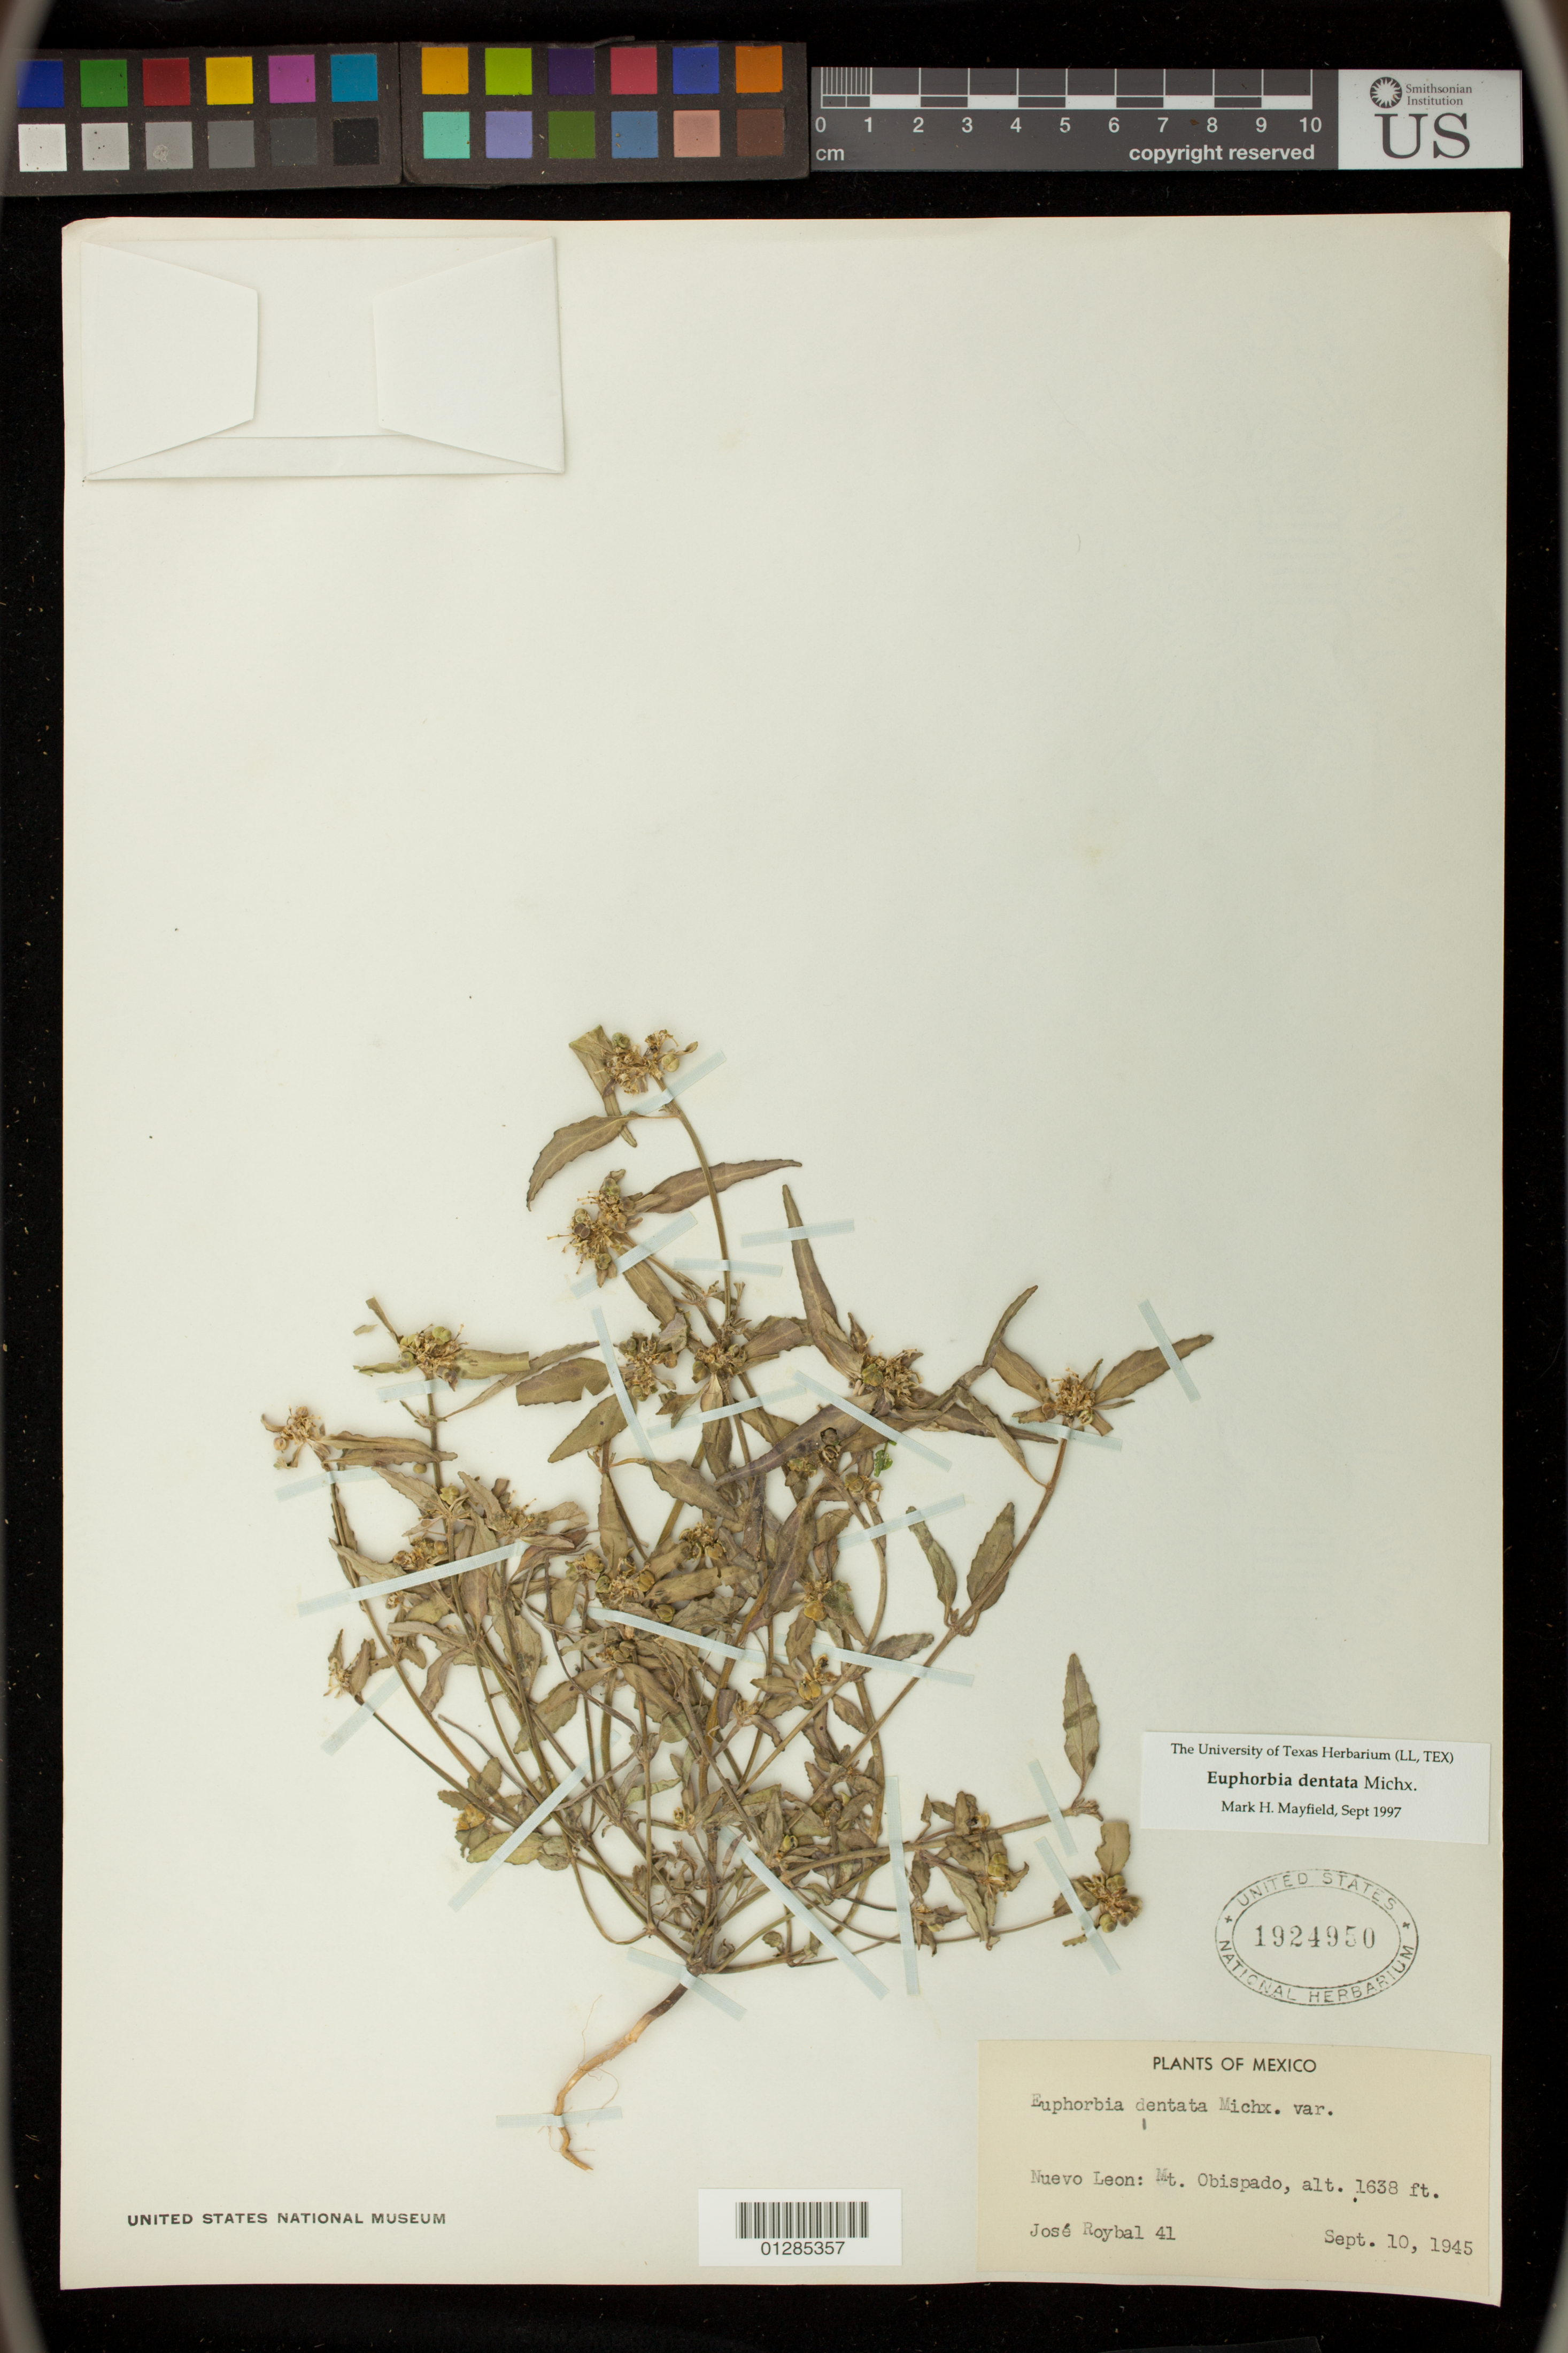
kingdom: Plantae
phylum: Tracheophyta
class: Magnoliopsida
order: Malpighiales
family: Euphorbiaceae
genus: Euphorbia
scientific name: Euphorbia dentata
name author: Michx.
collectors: J. J. Roybal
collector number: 41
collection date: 1945-09-10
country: Mexico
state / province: Nuevo Leon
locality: Mt. Obispado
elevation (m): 499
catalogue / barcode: US 1924950